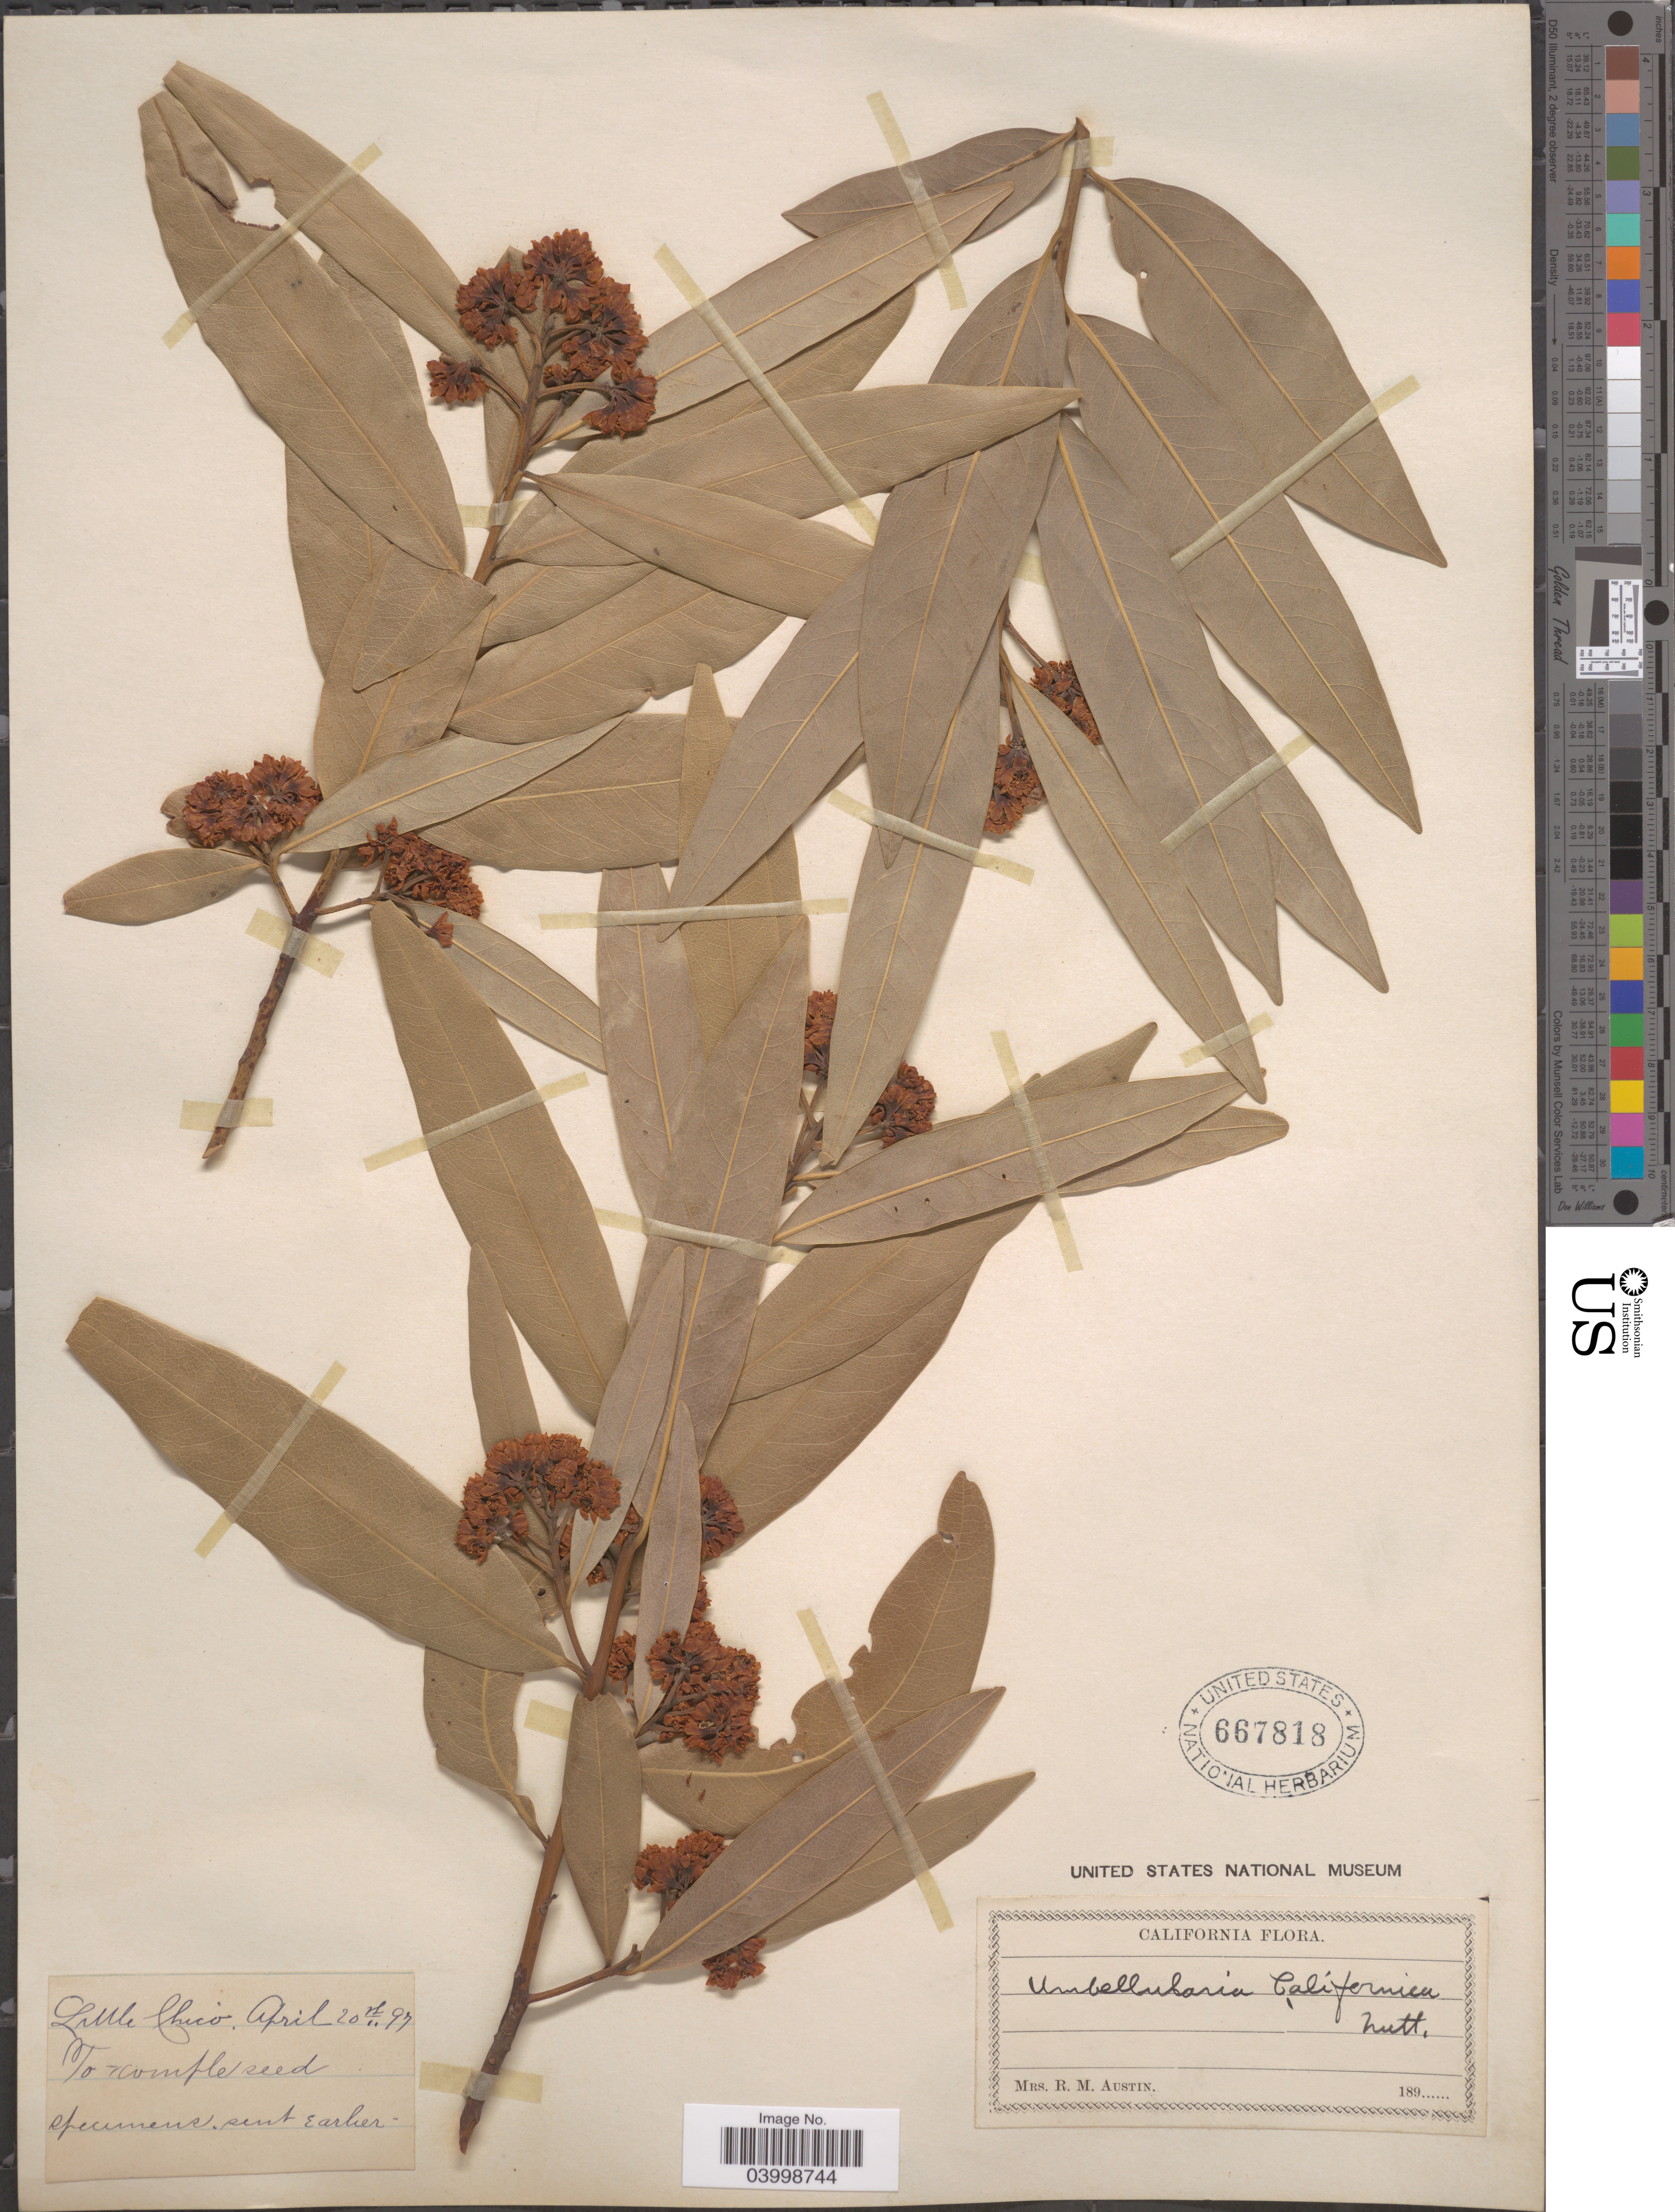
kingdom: Plantae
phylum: Tracheophyta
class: Magnoliopsida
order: Laurales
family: Lauraceae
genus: Umbellularia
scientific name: Umbellularia californica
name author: (Hook. & Arn.) Nutt.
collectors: R. Austin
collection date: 1897-04-20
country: United States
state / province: California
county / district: Butte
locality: Little Chico.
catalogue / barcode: US 667818